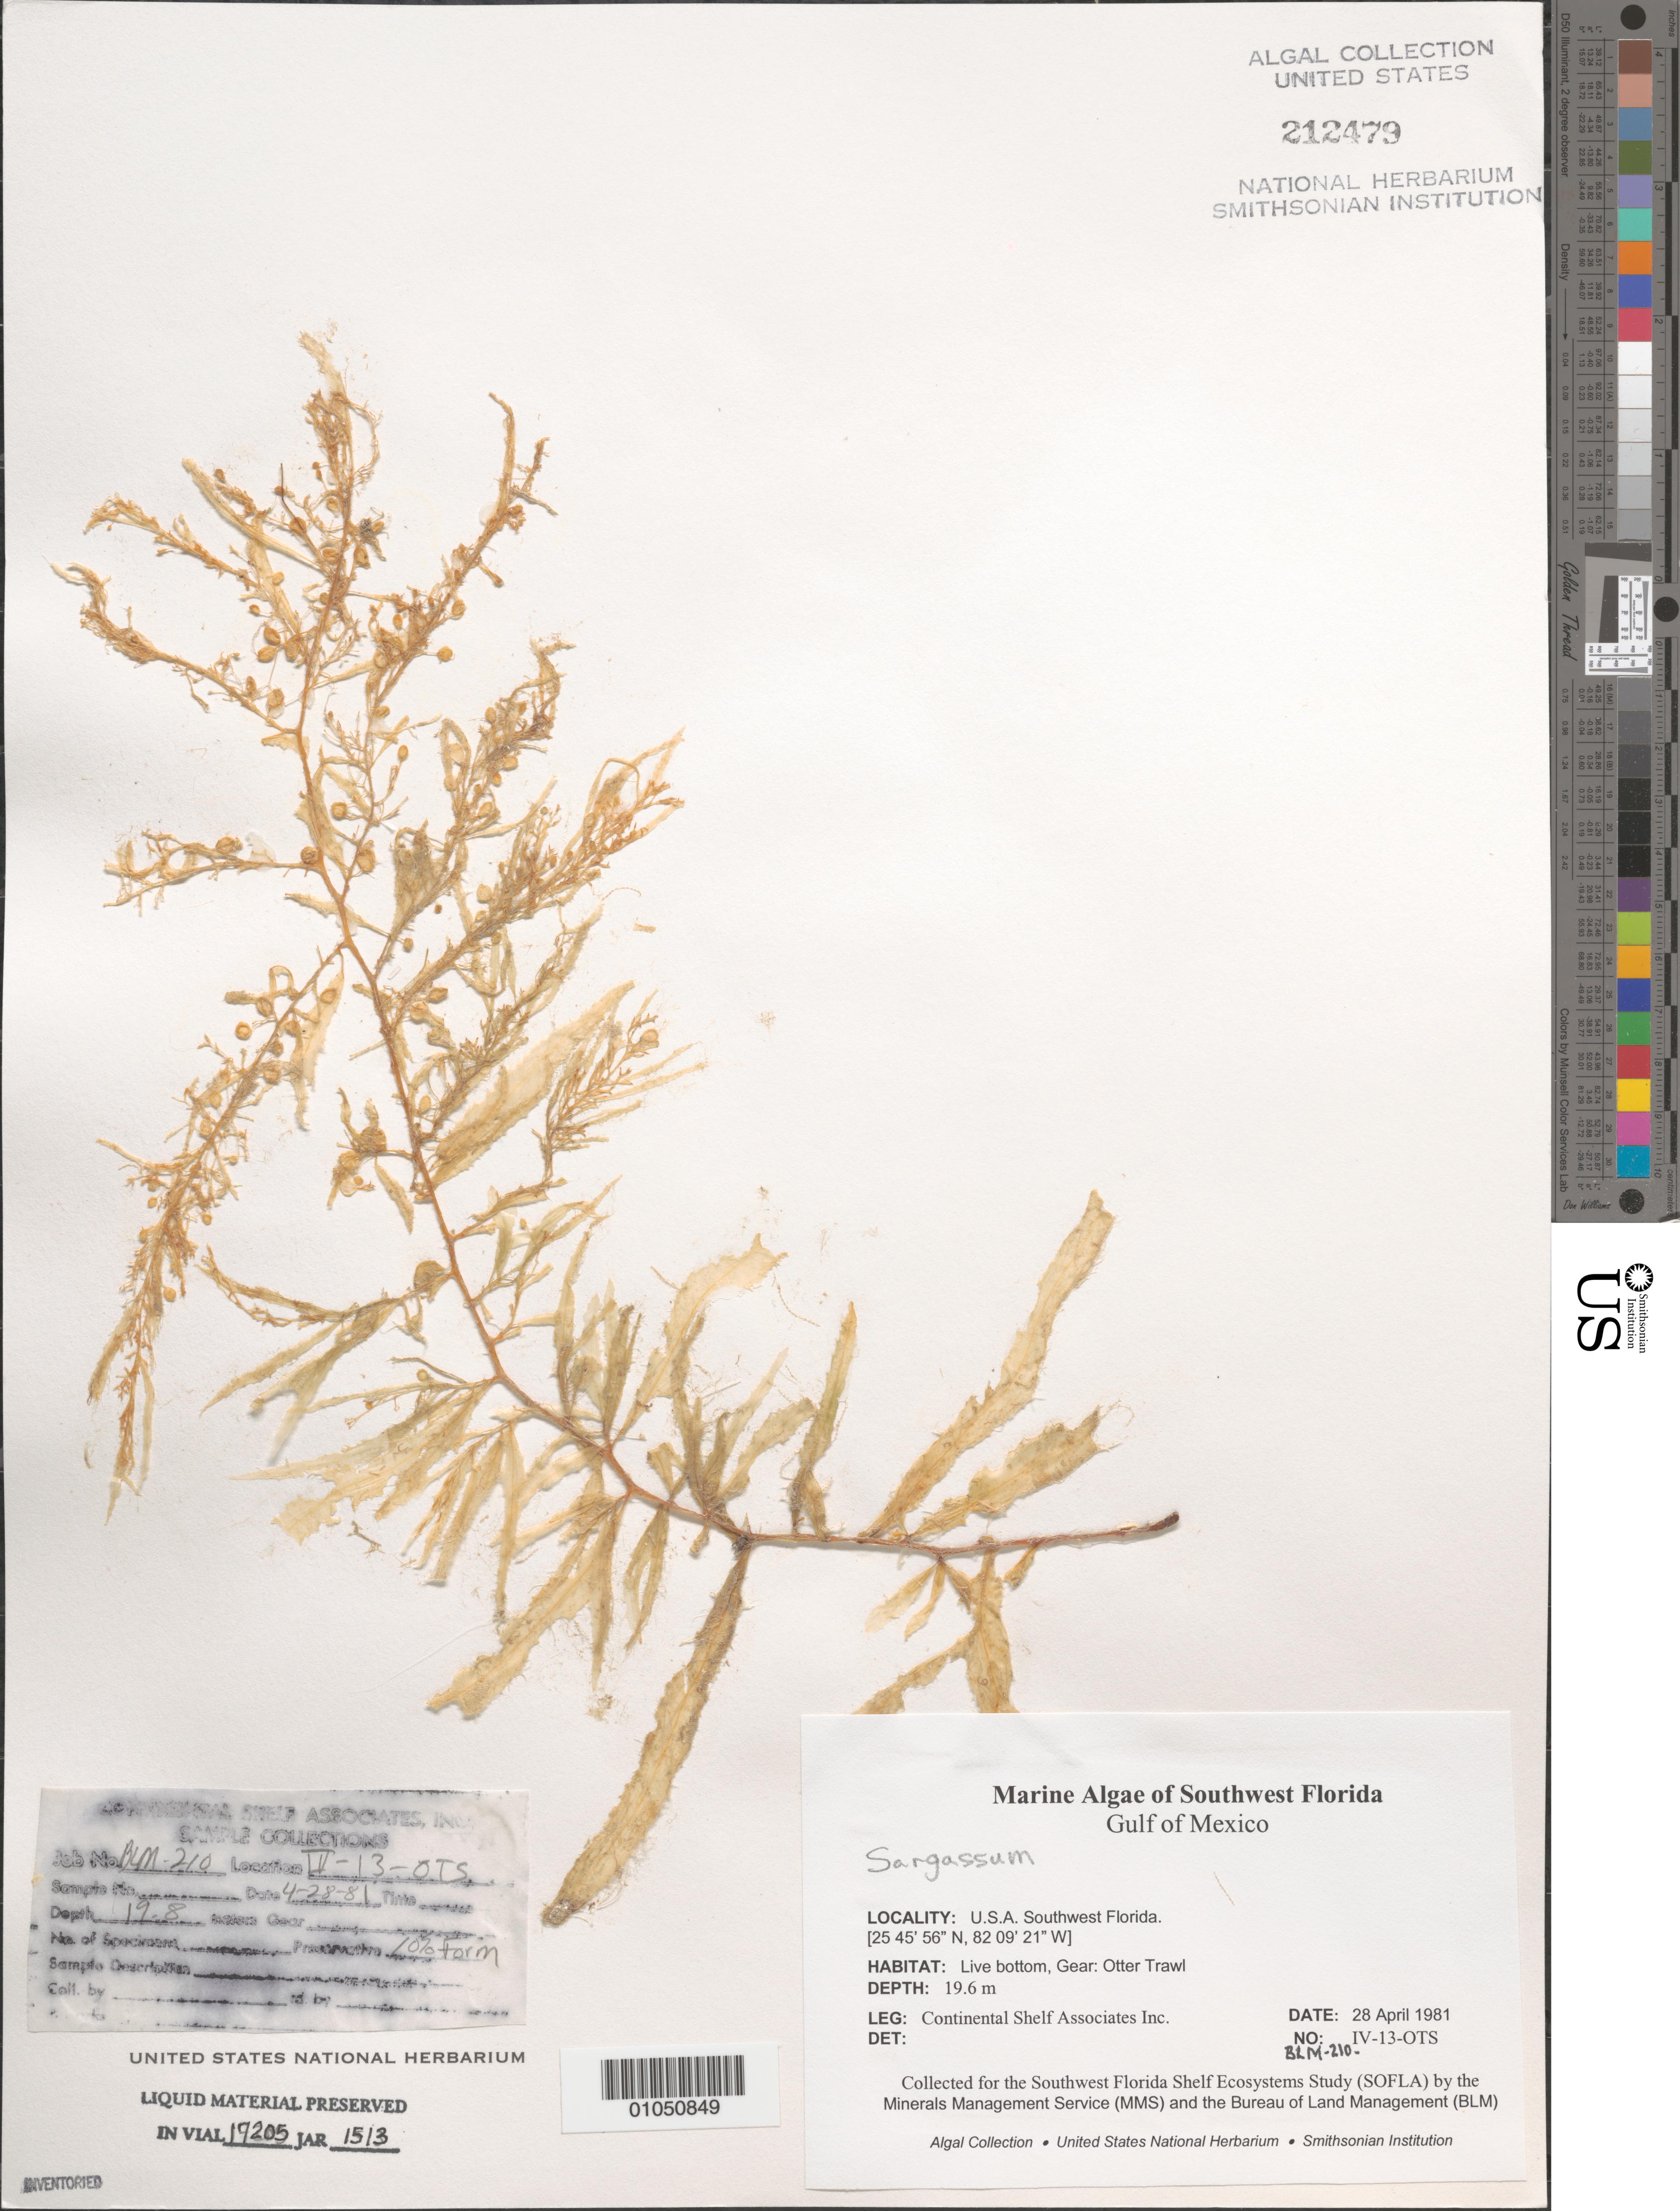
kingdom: Chromista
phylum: Ochrophyta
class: Phaeophyceae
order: Fucales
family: Sargassaceae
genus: Sargassum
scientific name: Sargassum sp.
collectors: Continental Shelf Associates for the MMS/BLM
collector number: BLM-210-IV-13-OTS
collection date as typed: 28 Apr 1981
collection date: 1981-04-28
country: United States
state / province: Florida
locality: Gulf of Mexico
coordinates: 25 45'56"N, 82 09'21"W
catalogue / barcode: US 212479